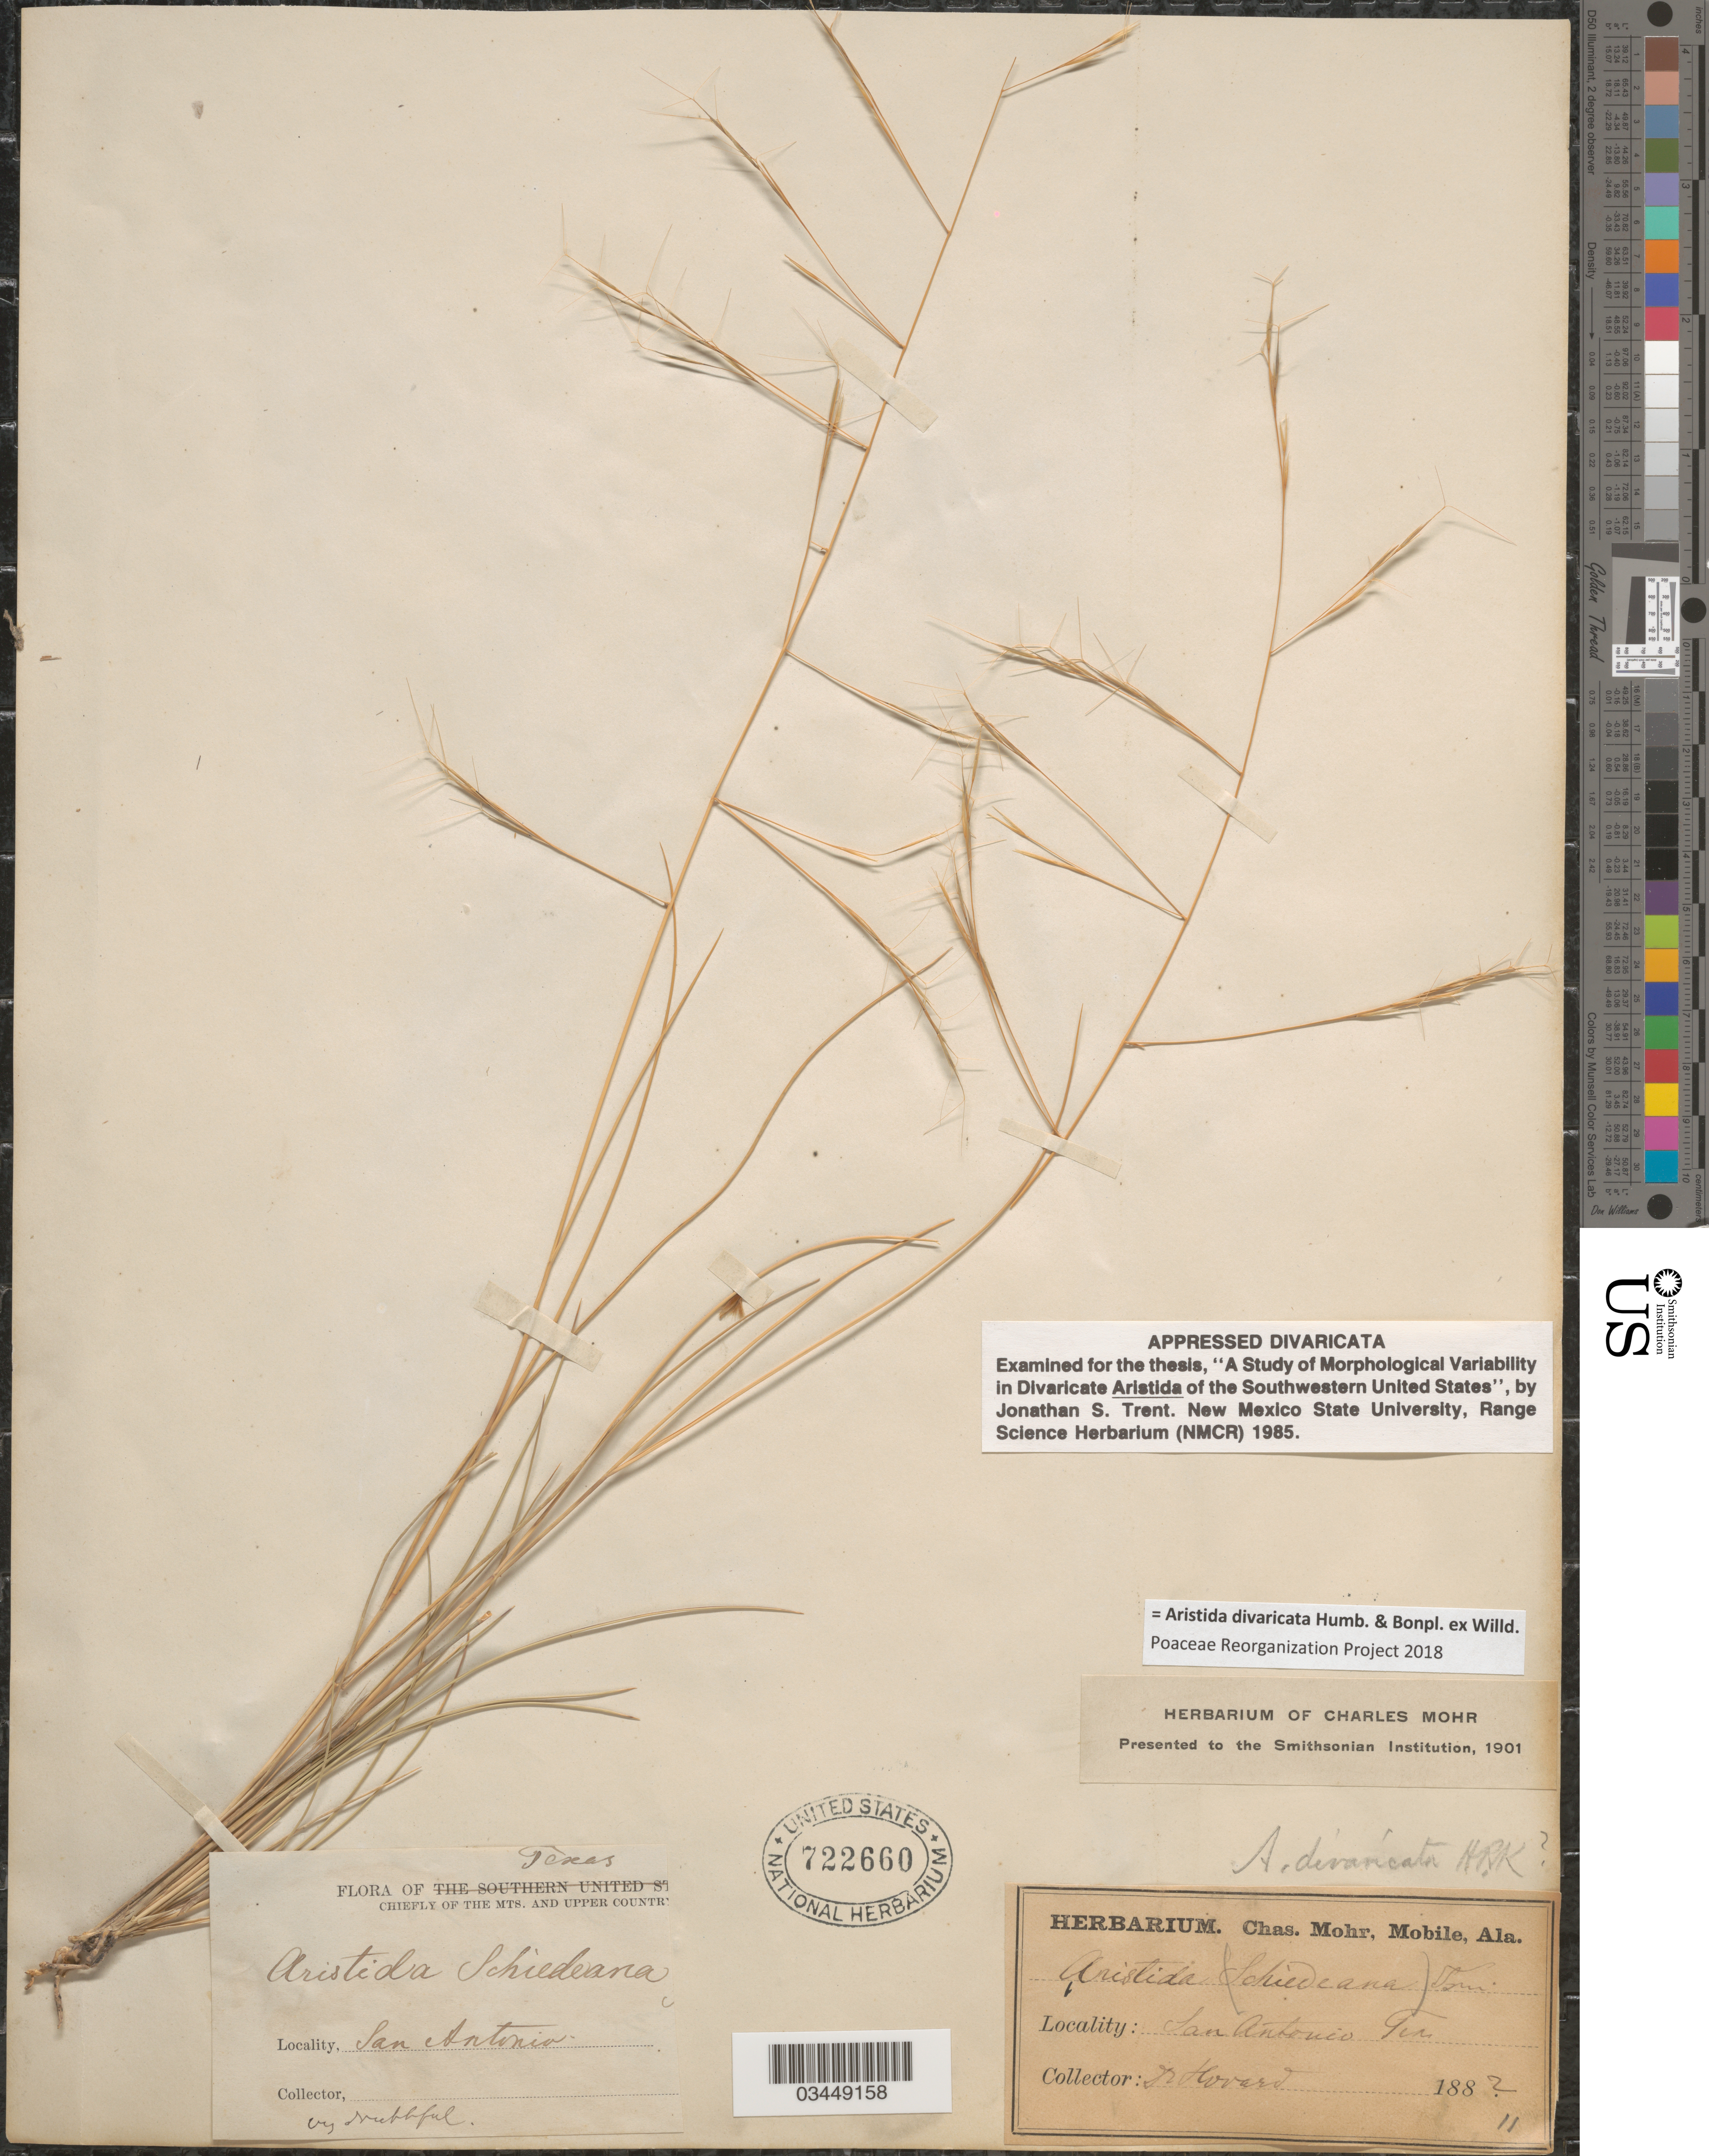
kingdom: Plantae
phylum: Tracheophyta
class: Liliopsida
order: Poales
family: Poaceae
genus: Aristida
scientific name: Aristida divaricata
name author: Humb. & Bonpl. ex Willd.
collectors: Havard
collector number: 11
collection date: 1882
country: United States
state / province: Texas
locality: San Antonio.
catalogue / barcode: US 722660